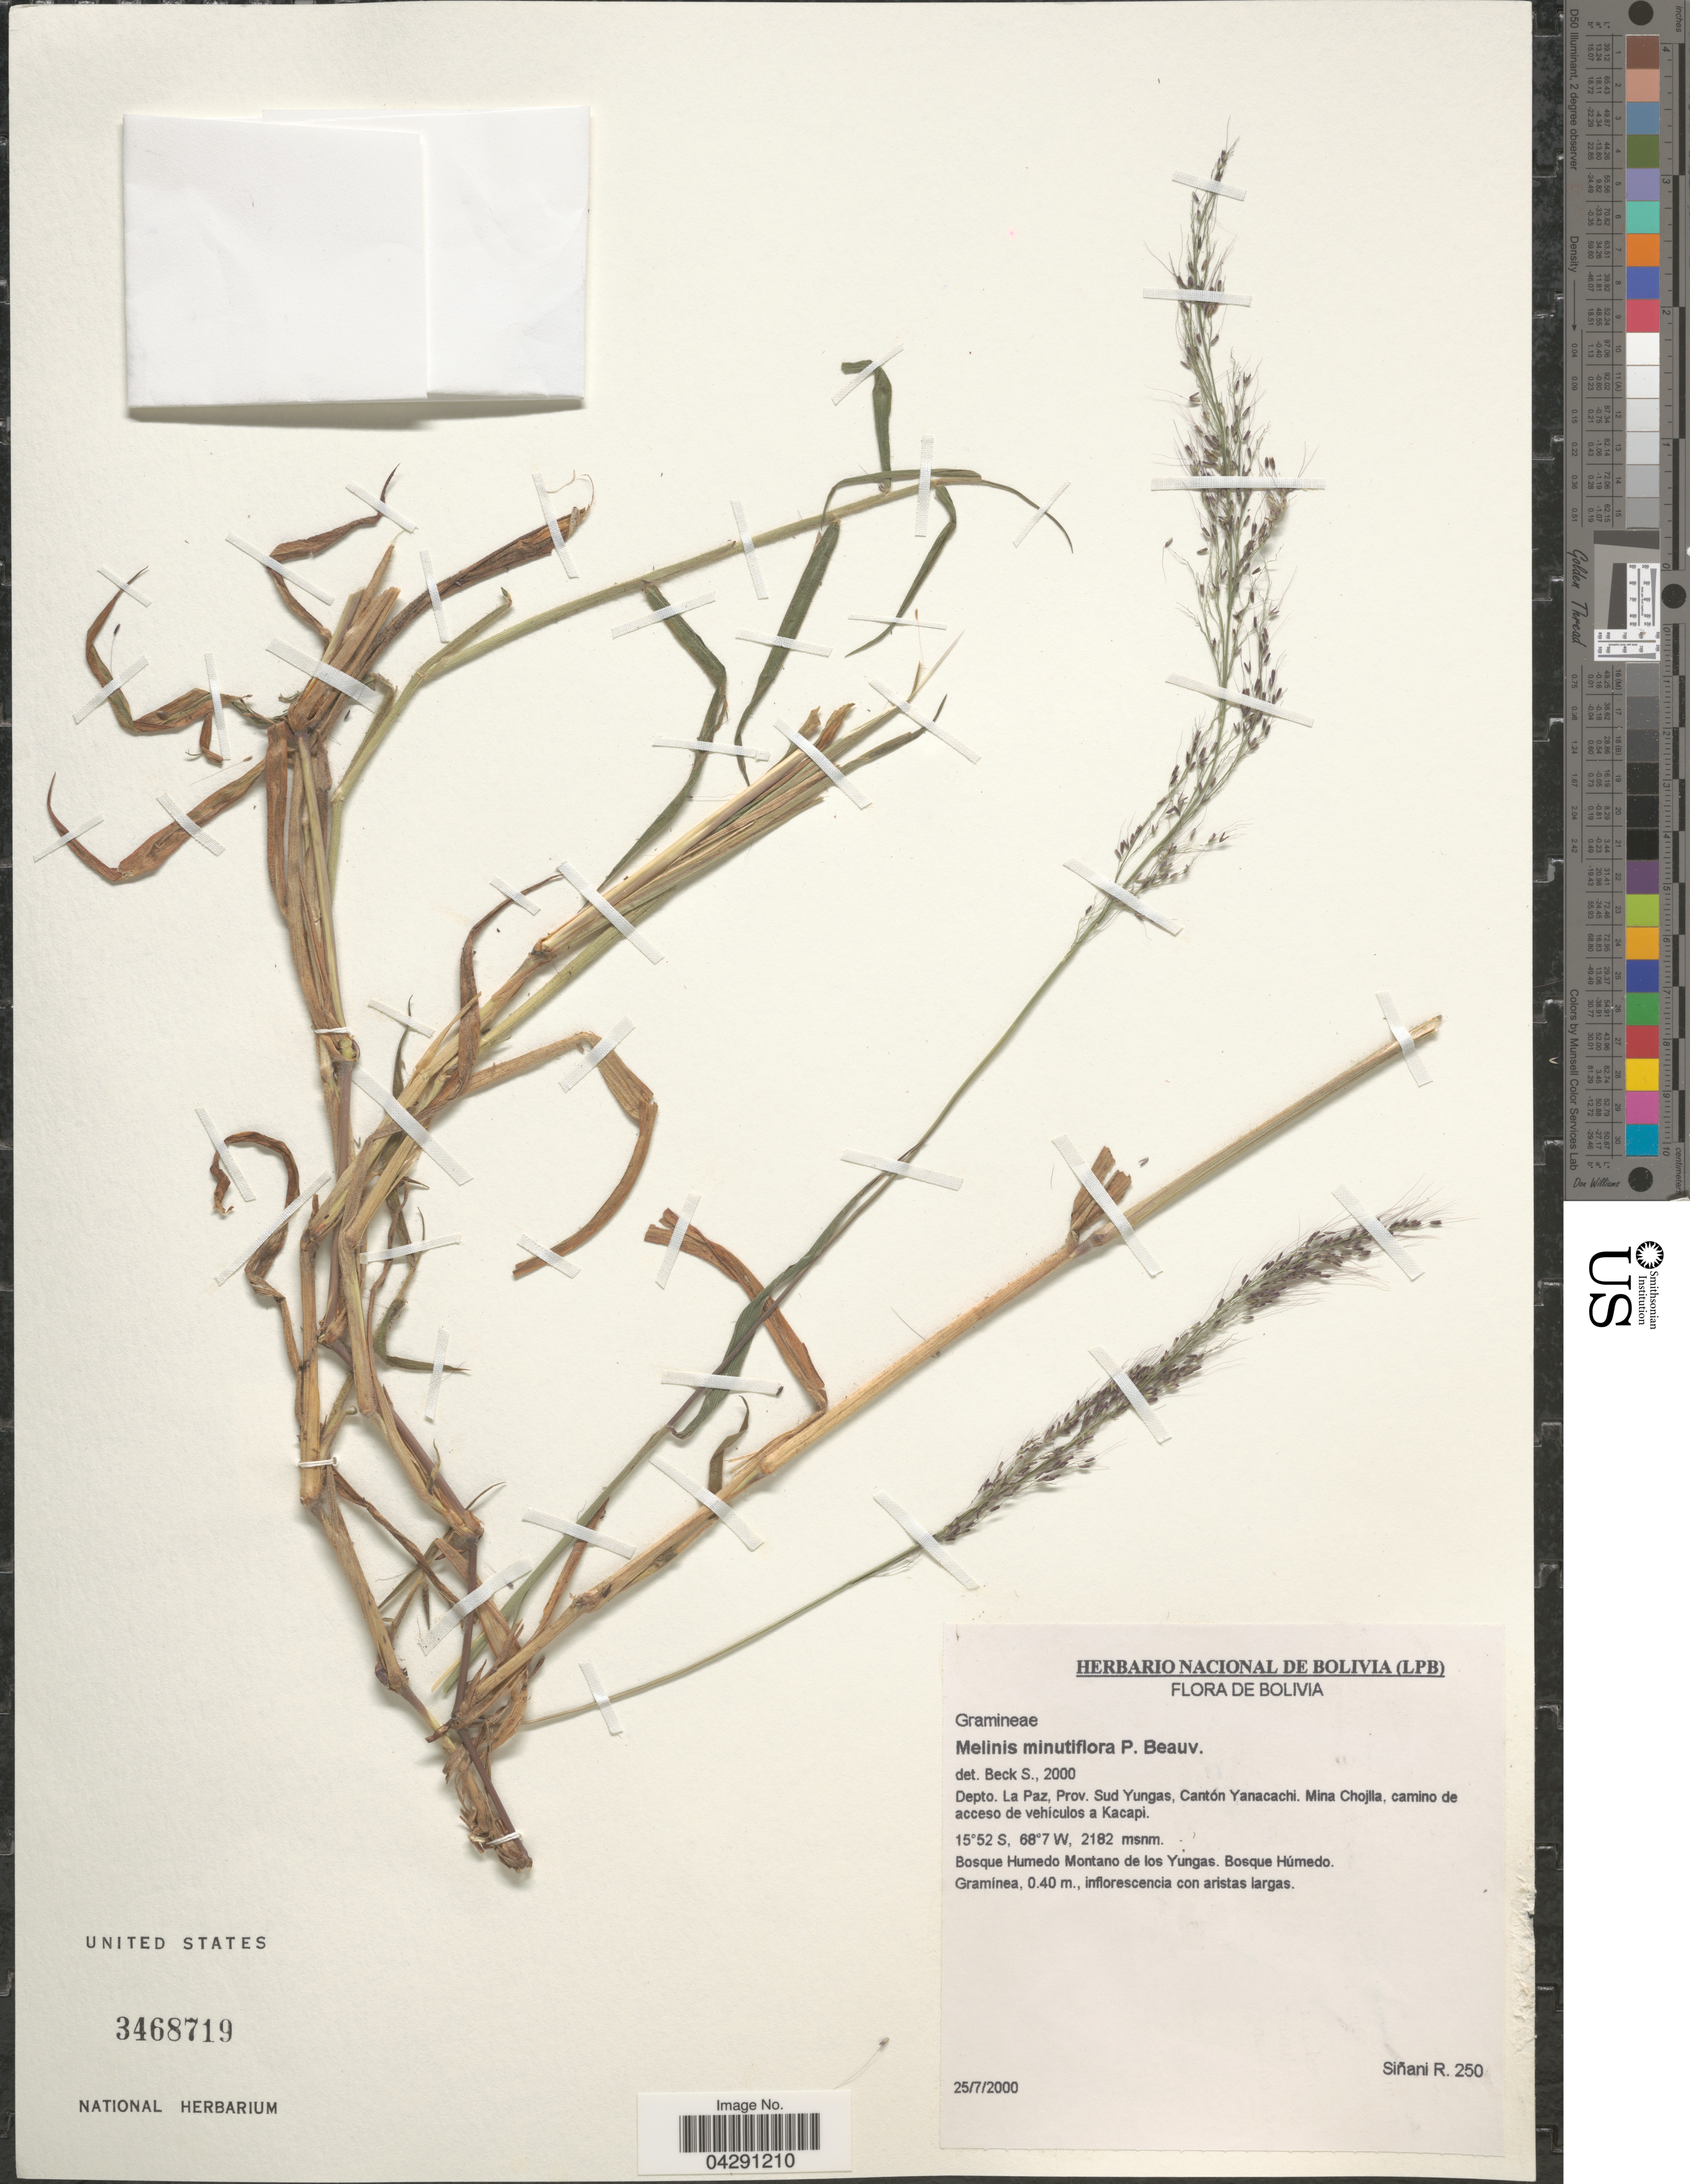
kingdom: Plantae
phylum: Tracheophyta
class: Liliopsida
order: Poales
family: Poaceae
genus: Melinis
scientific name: Melinis minutiflora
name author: P. Beauv.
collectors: R. Sinani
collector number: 250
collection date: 2000-07-25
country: Bolivia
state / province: La Paz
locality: Depto. La Paz, Prov. Sud Yungas, Cantón Yanacachi. Mina Chojlla, camino de acceso de vehículos a Kacapi. Bosque Humedo Montano de los Yungas. Bosque Húmedo.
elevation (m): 2182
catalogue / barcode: US 3468719